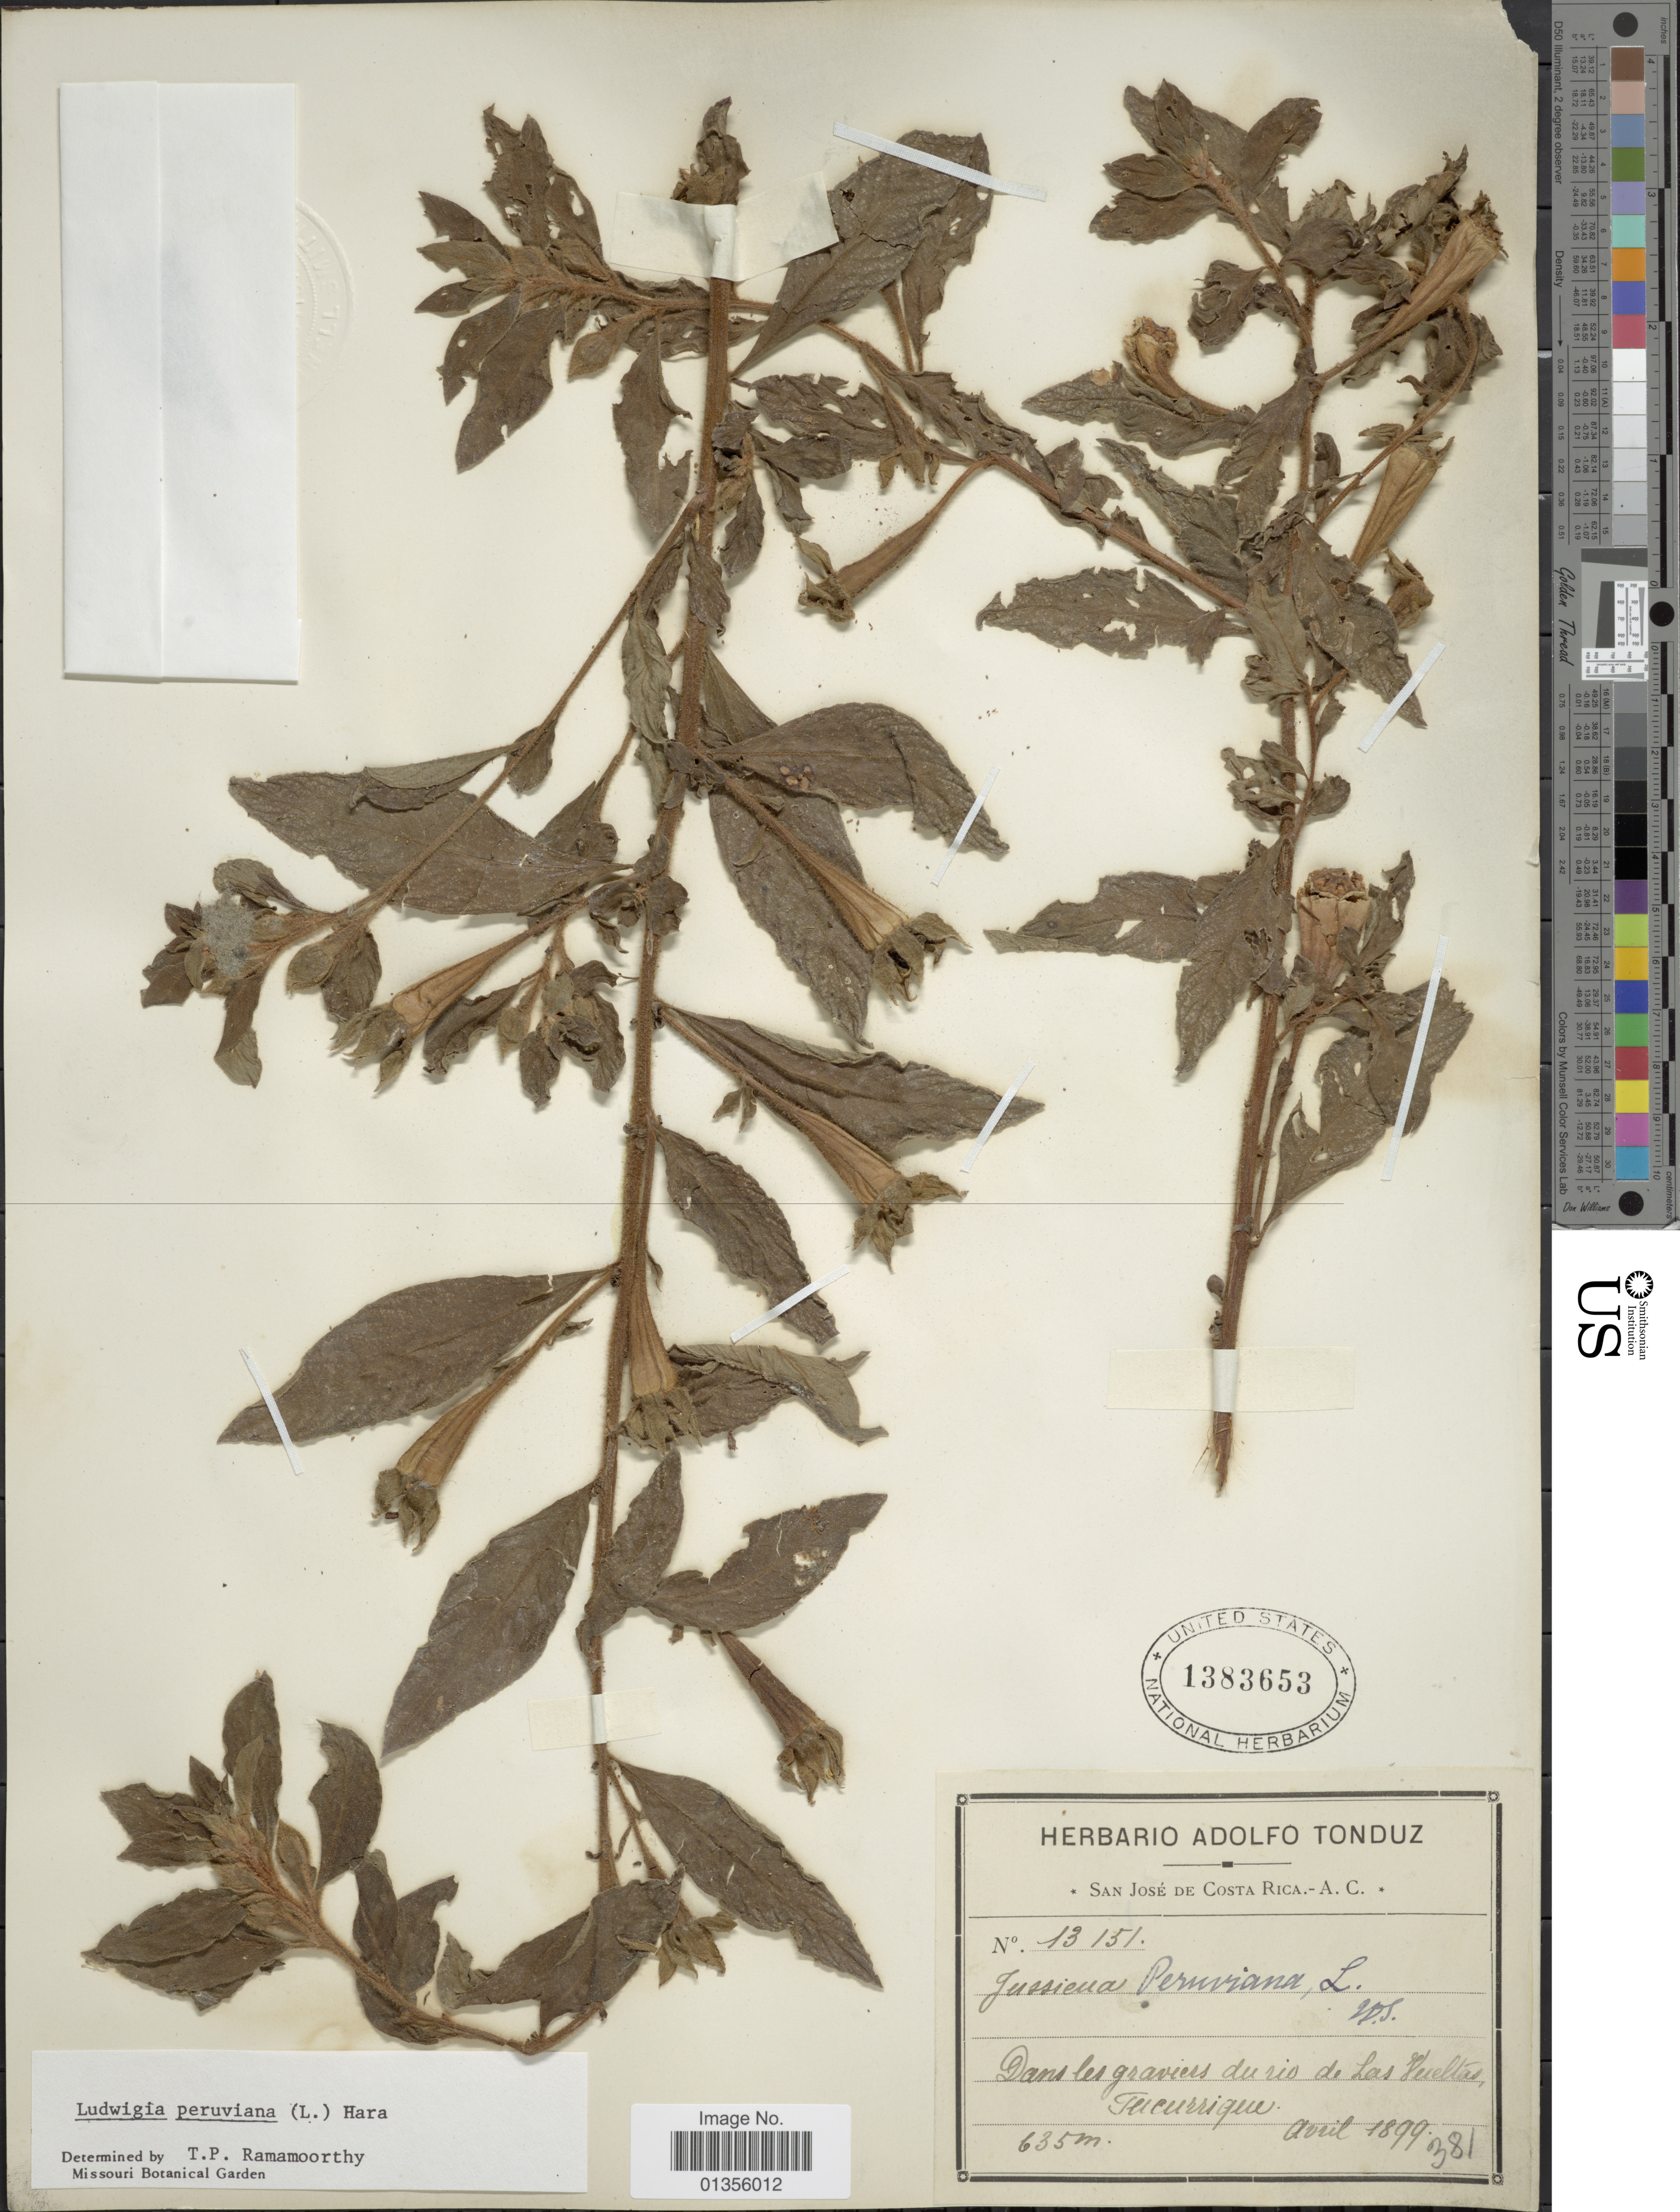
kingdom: Plantae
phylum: Tracheophyta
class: Magnoliopsida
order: Myrtales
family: Onagraceae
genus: Ludwigia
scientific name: Ludwigia peruviana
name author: (L.) H. Hara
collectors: ex Herb. Adolfo Tonduz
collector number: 13151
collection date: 1899-04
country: Costa Rica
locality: Dans les graviers du rio de Las Vueltas, Tucurrique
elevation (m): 635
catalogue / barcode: US 1383653